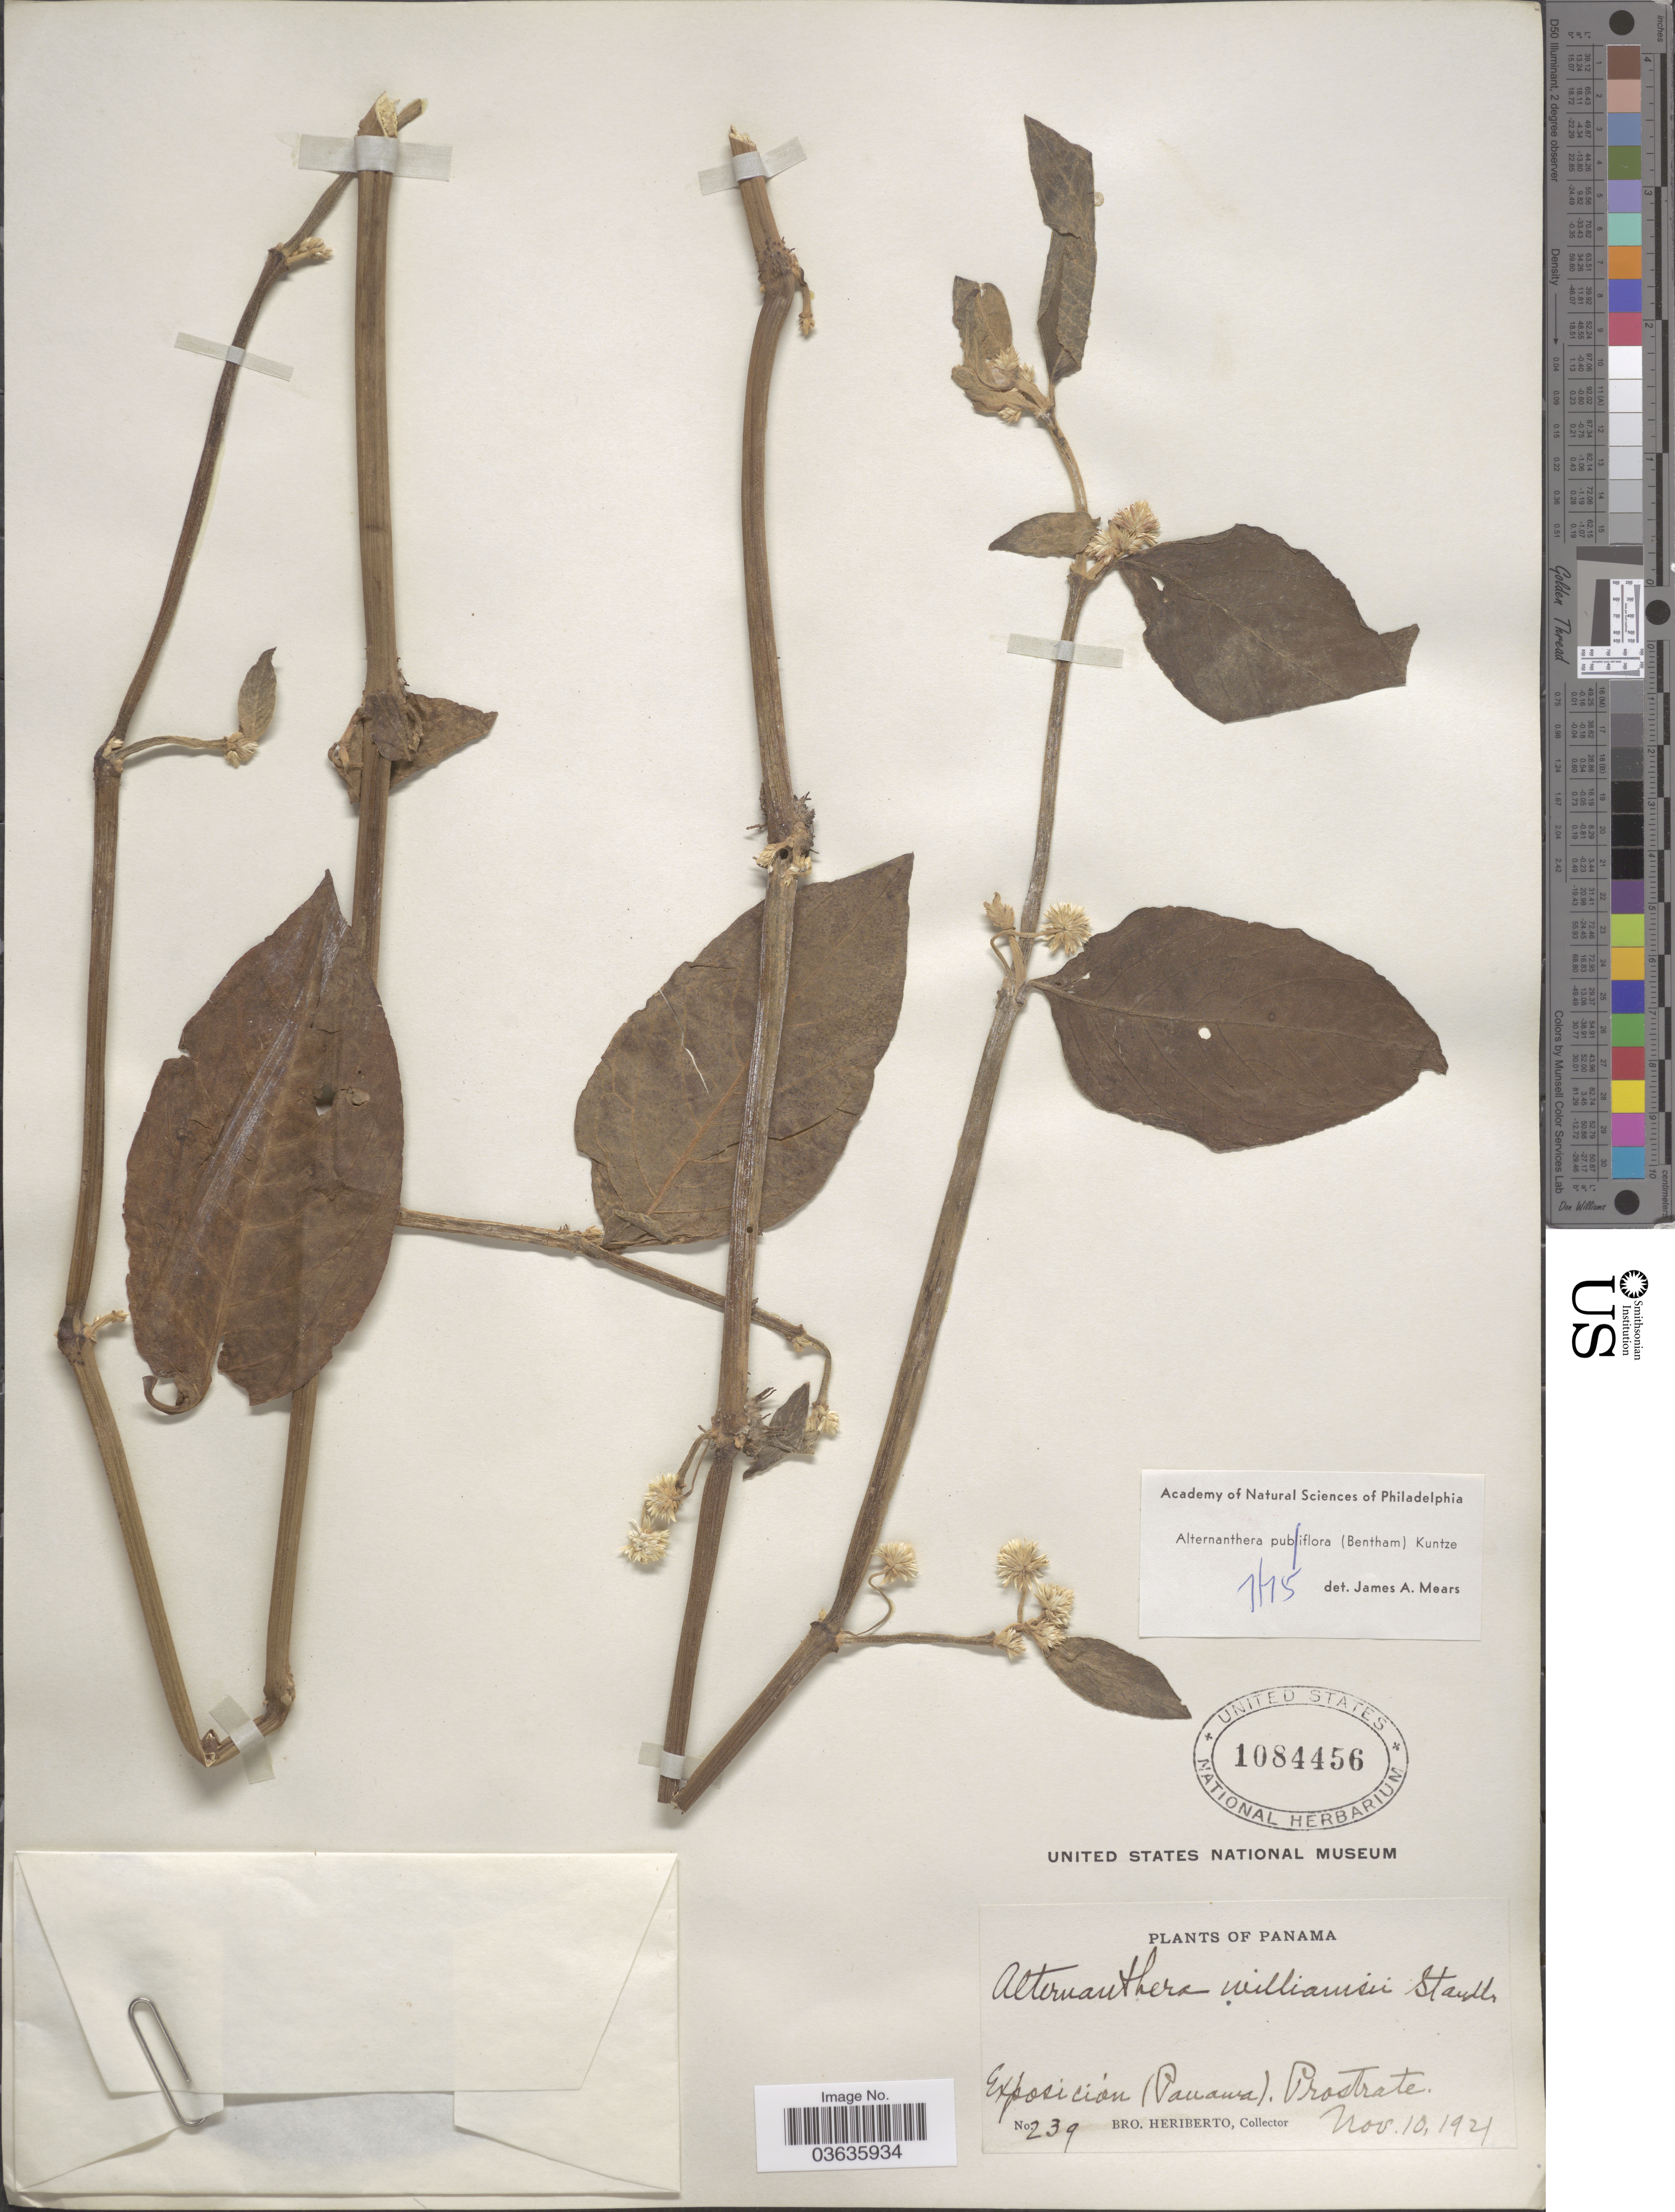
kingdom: Plantae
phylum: Tracheophyta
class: Magnoliopsida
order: Caryophyllales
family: Amaranthaceae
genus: Alternanthera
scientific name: Alternanthera pubiflora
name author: (Benth.) Kuntze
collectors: B. Heriberto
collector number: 239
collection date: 1921-11-10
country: Panama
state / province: Panamá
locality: Exposición (Panama).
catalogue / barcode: US 1084456